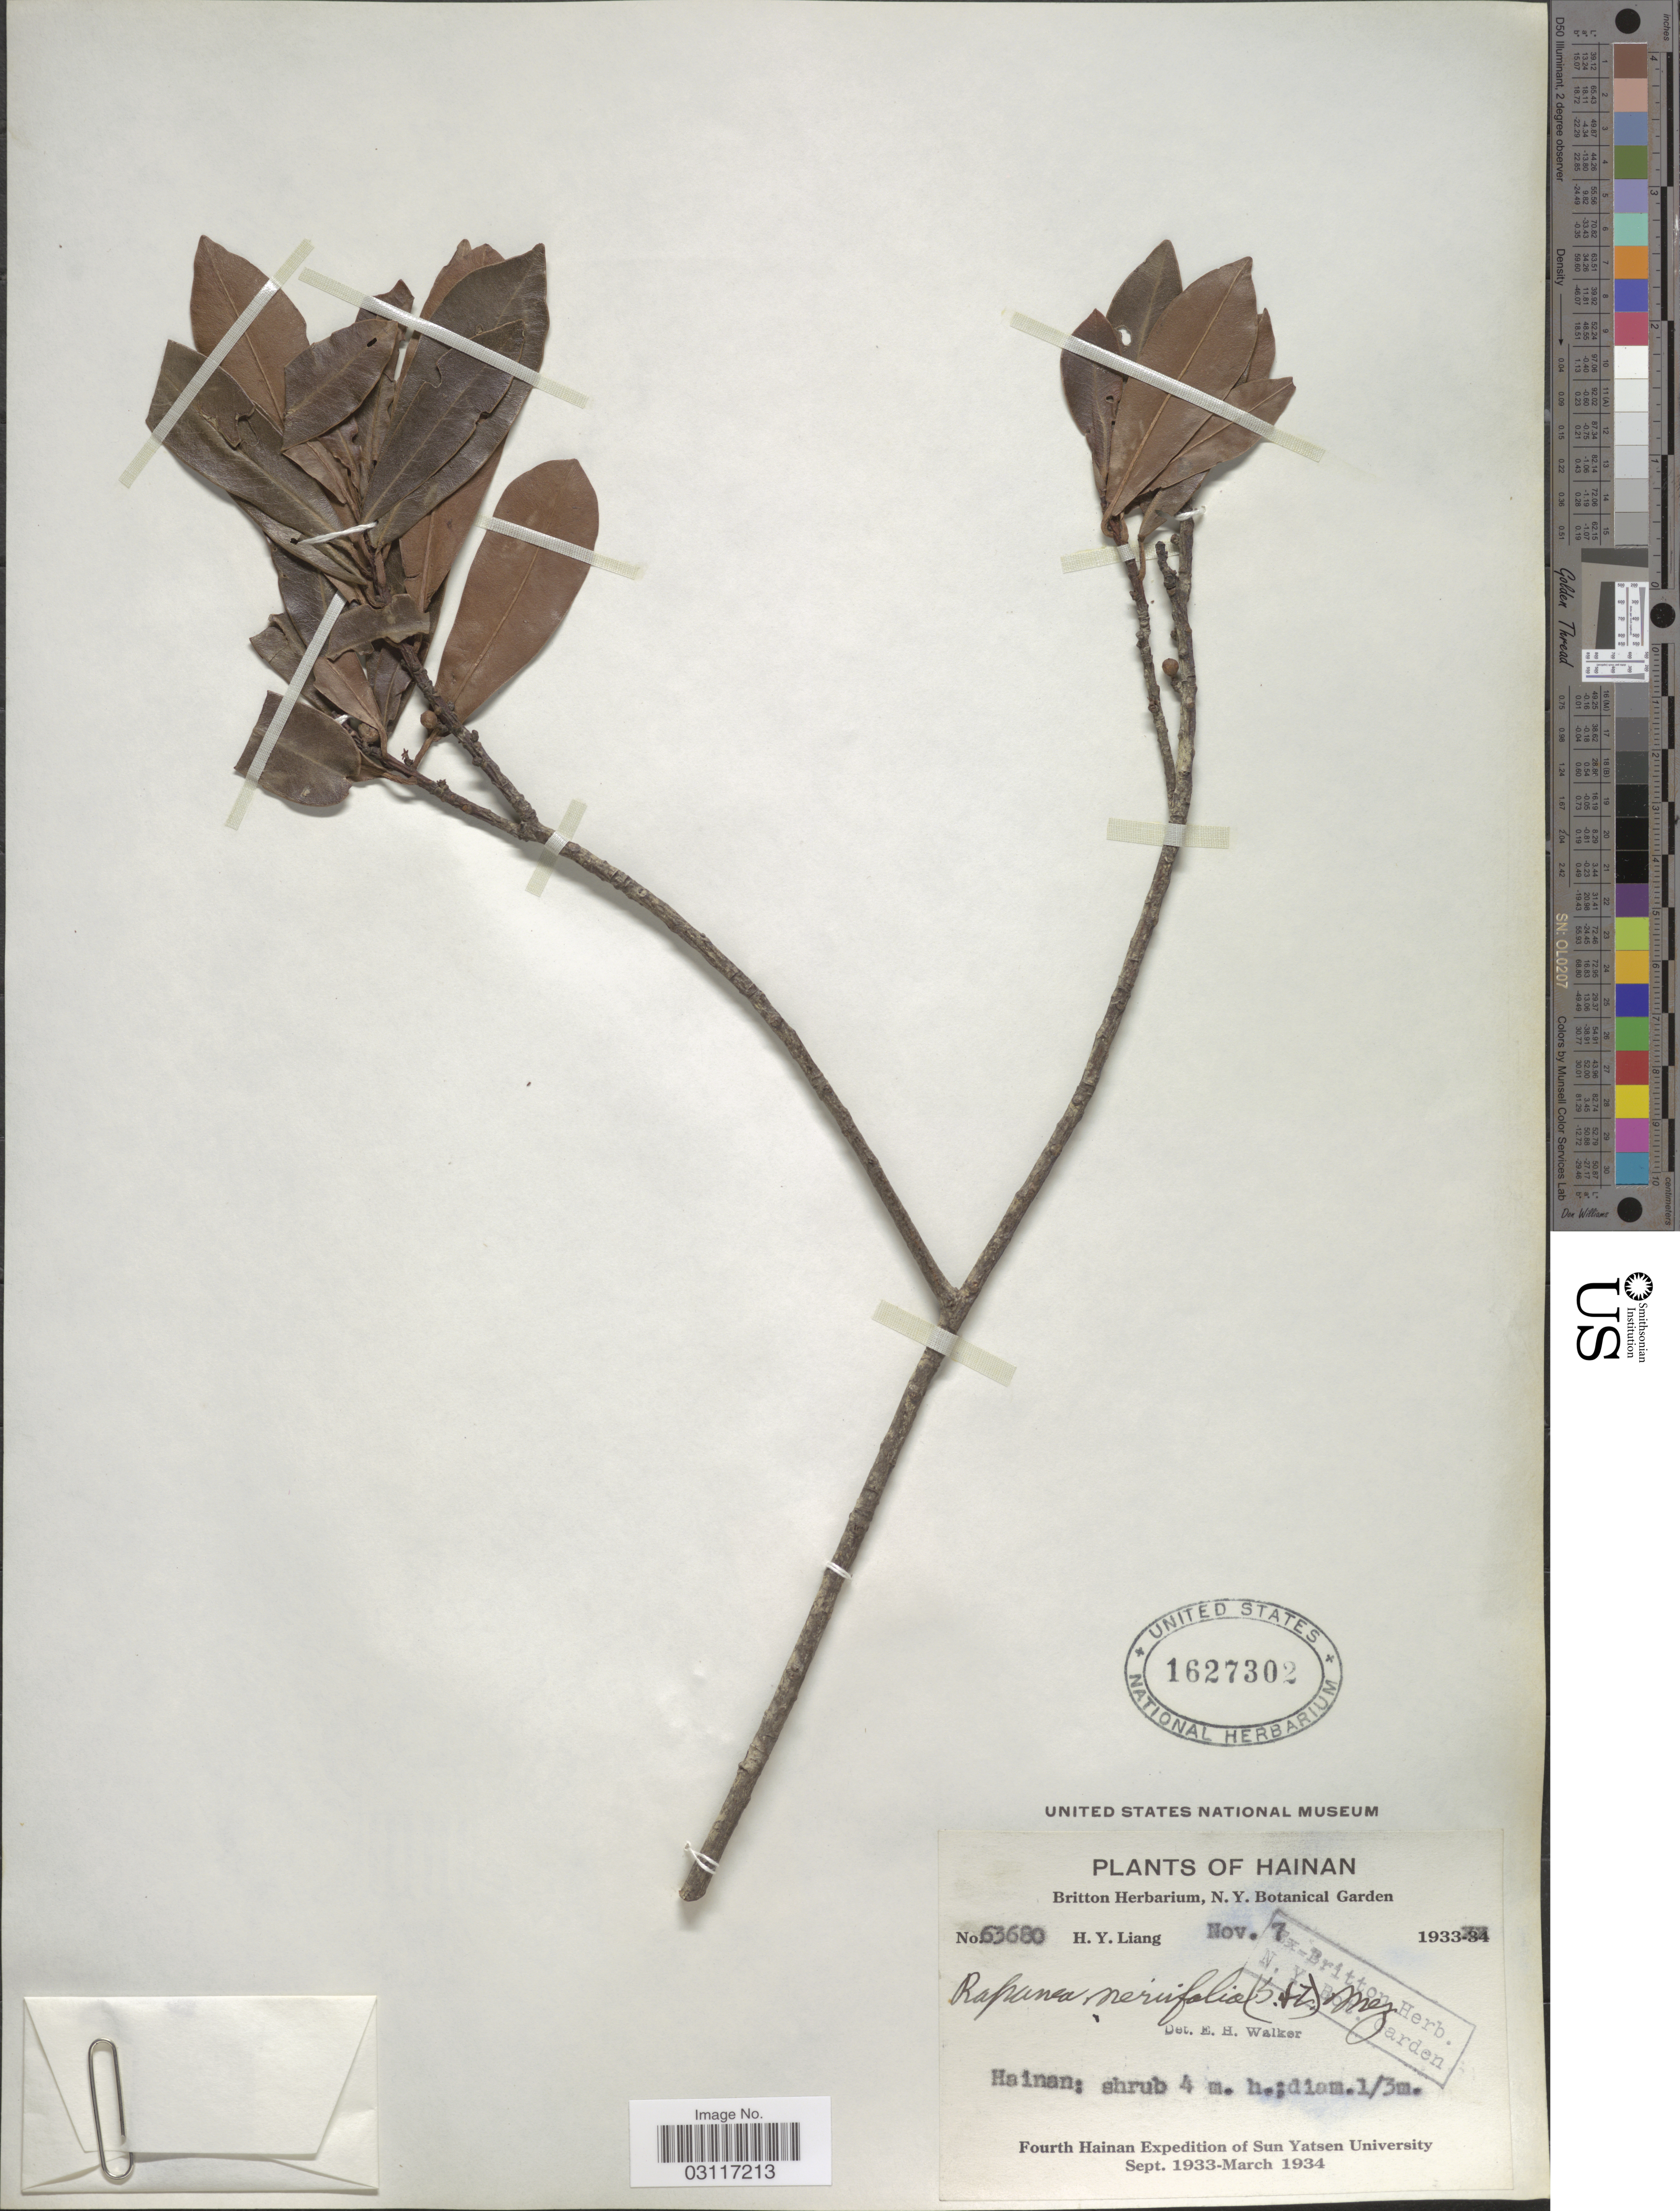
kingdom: Plantae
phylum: Tracheophyta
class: Magnoliopsida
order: Ericales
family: Primulaceae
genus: Myrsine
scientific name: Myrsine seguinii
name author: H. Lév.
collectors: H. Y. Liang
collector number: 63680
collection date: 1933-11-07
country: China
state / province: Hainan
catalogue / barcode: US 1627302